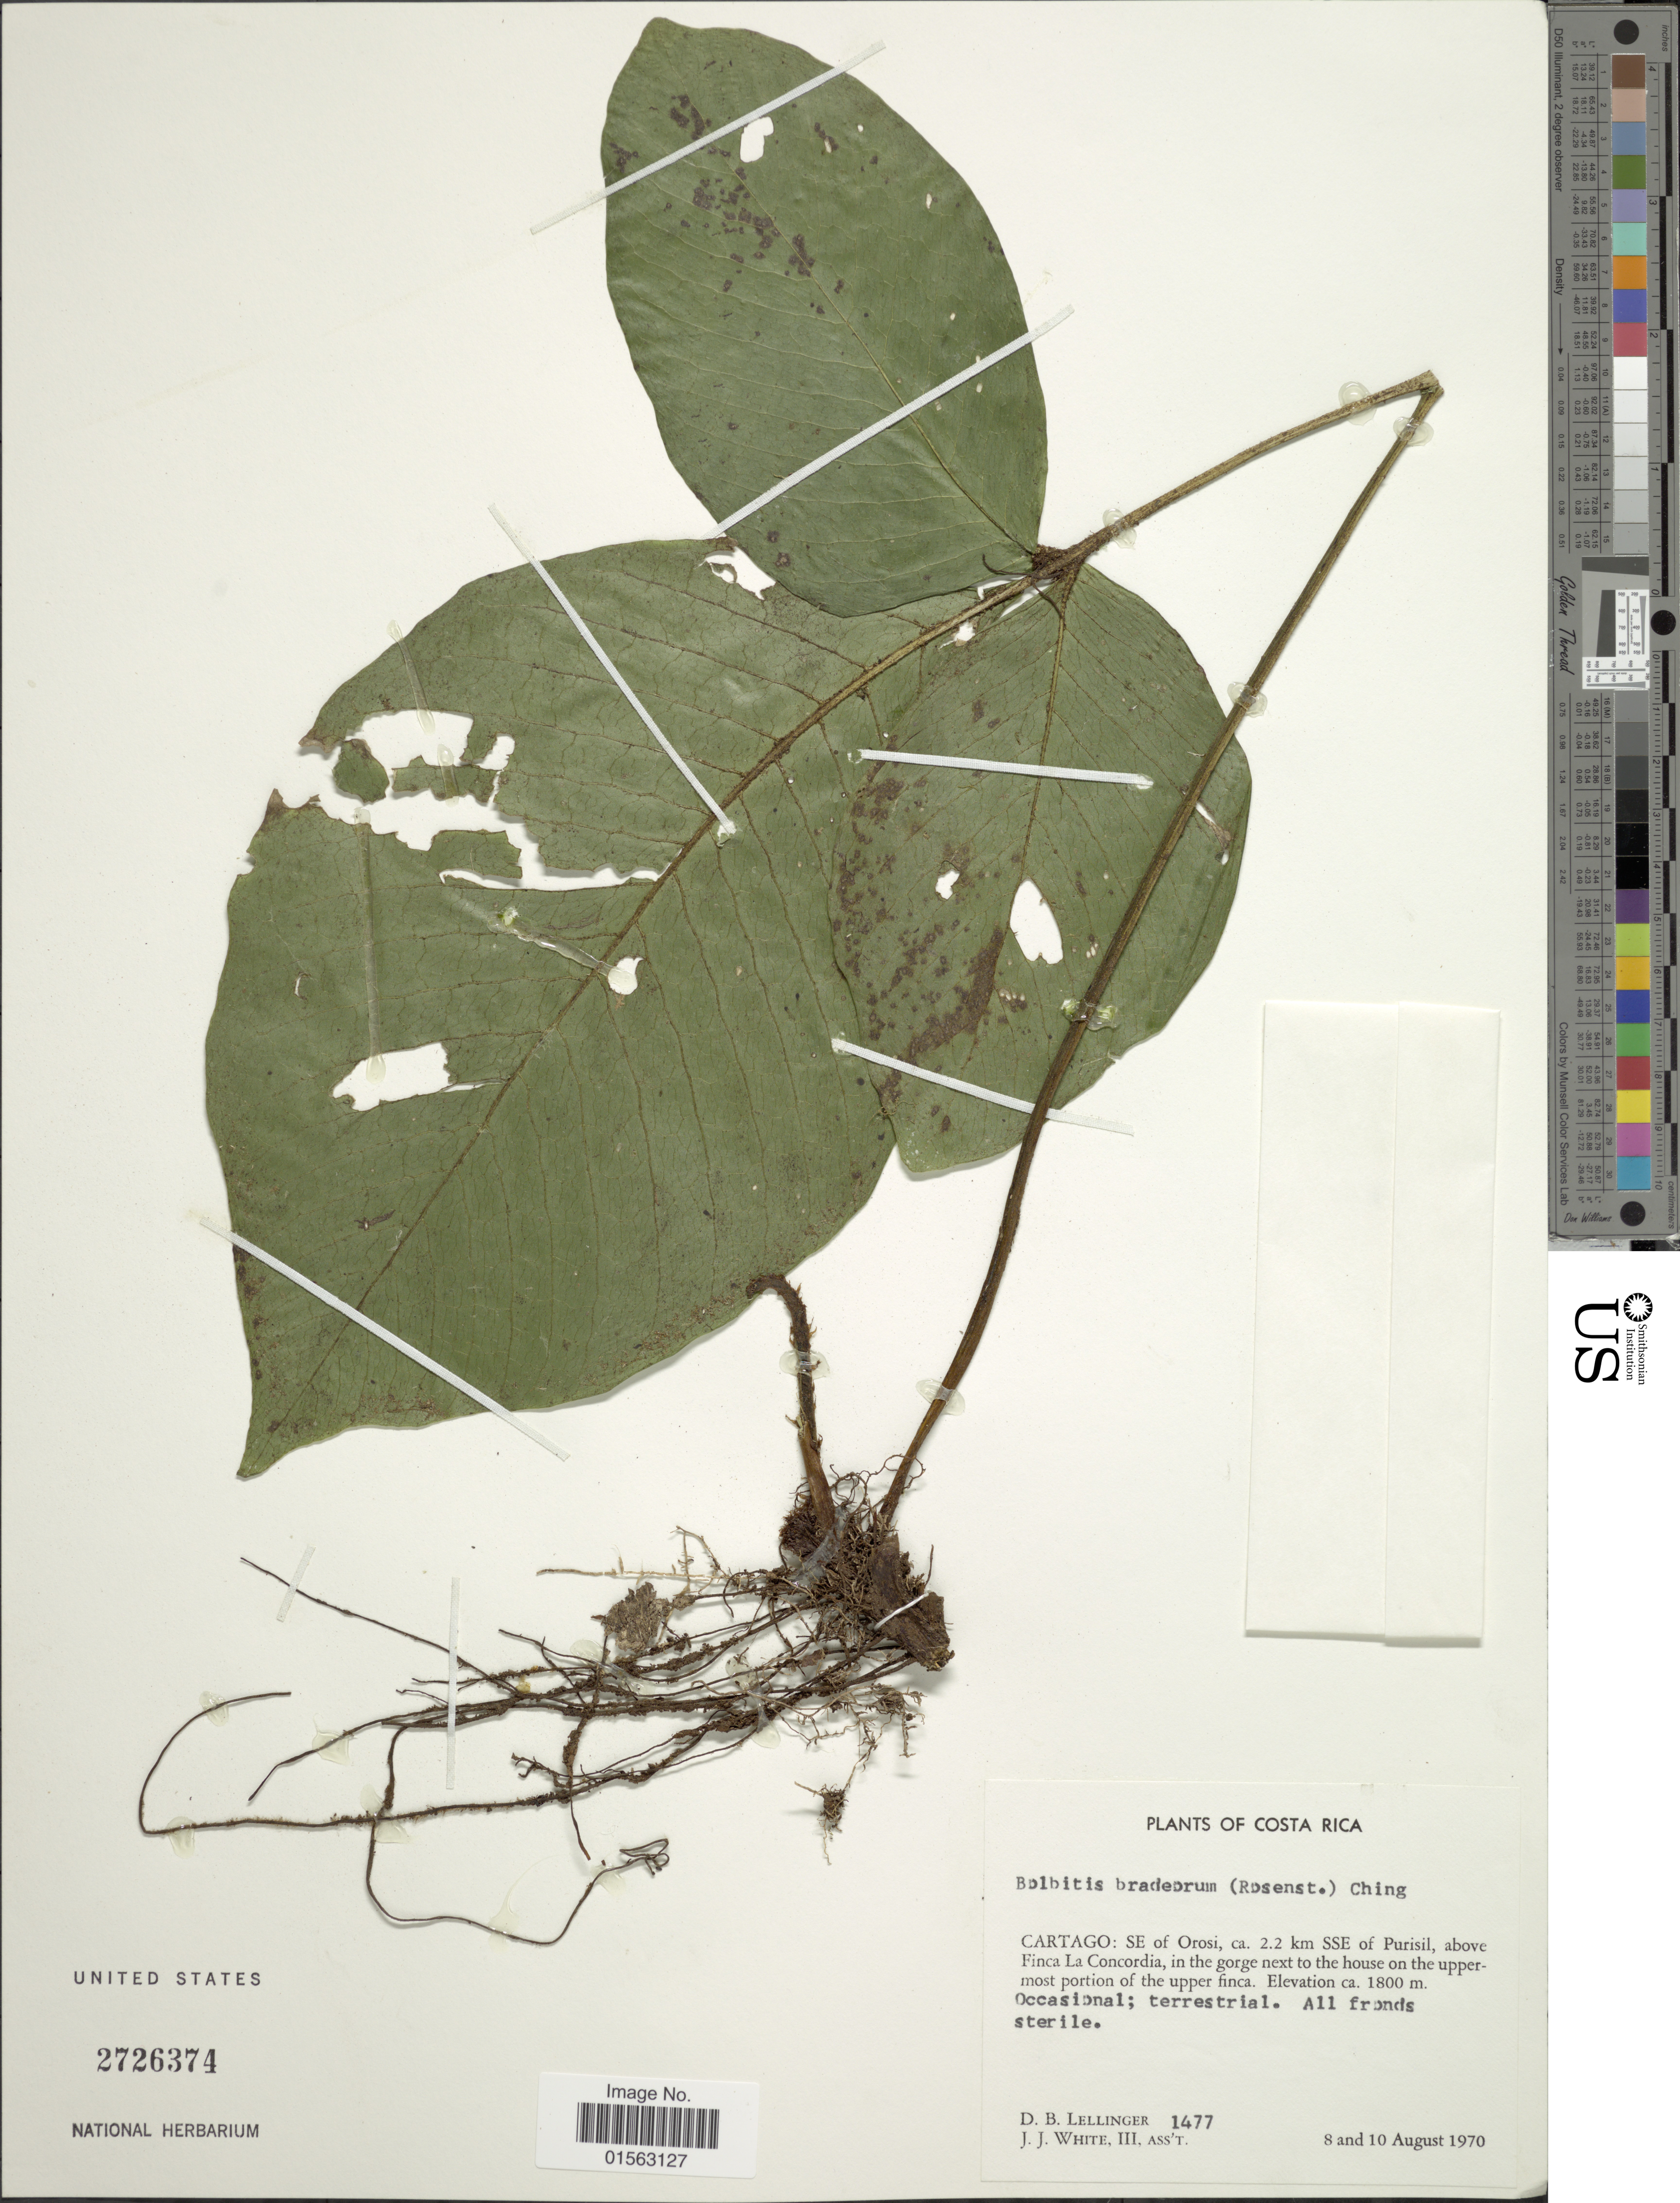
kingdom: Plantae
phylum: Tracheophyta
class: Polypodiopsida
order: Polypodiales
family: Dryopteridaceae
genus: Mickelia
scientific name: Mickelia oligarchica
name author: (Baker) R.C. Moran et al.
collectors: D. B. Lellinger & J. J. White III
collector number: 1477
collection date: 1970-08-08/1970-08-10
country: Costa Rica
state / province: Cartago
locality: Costa Rica, SE of Orosi, ca. 22 km SSE of Purisil, above Finca La Concordia, in the gorge next to the house on the upper-most portion of the upper finca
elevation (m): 1800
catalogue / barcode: US 2726374